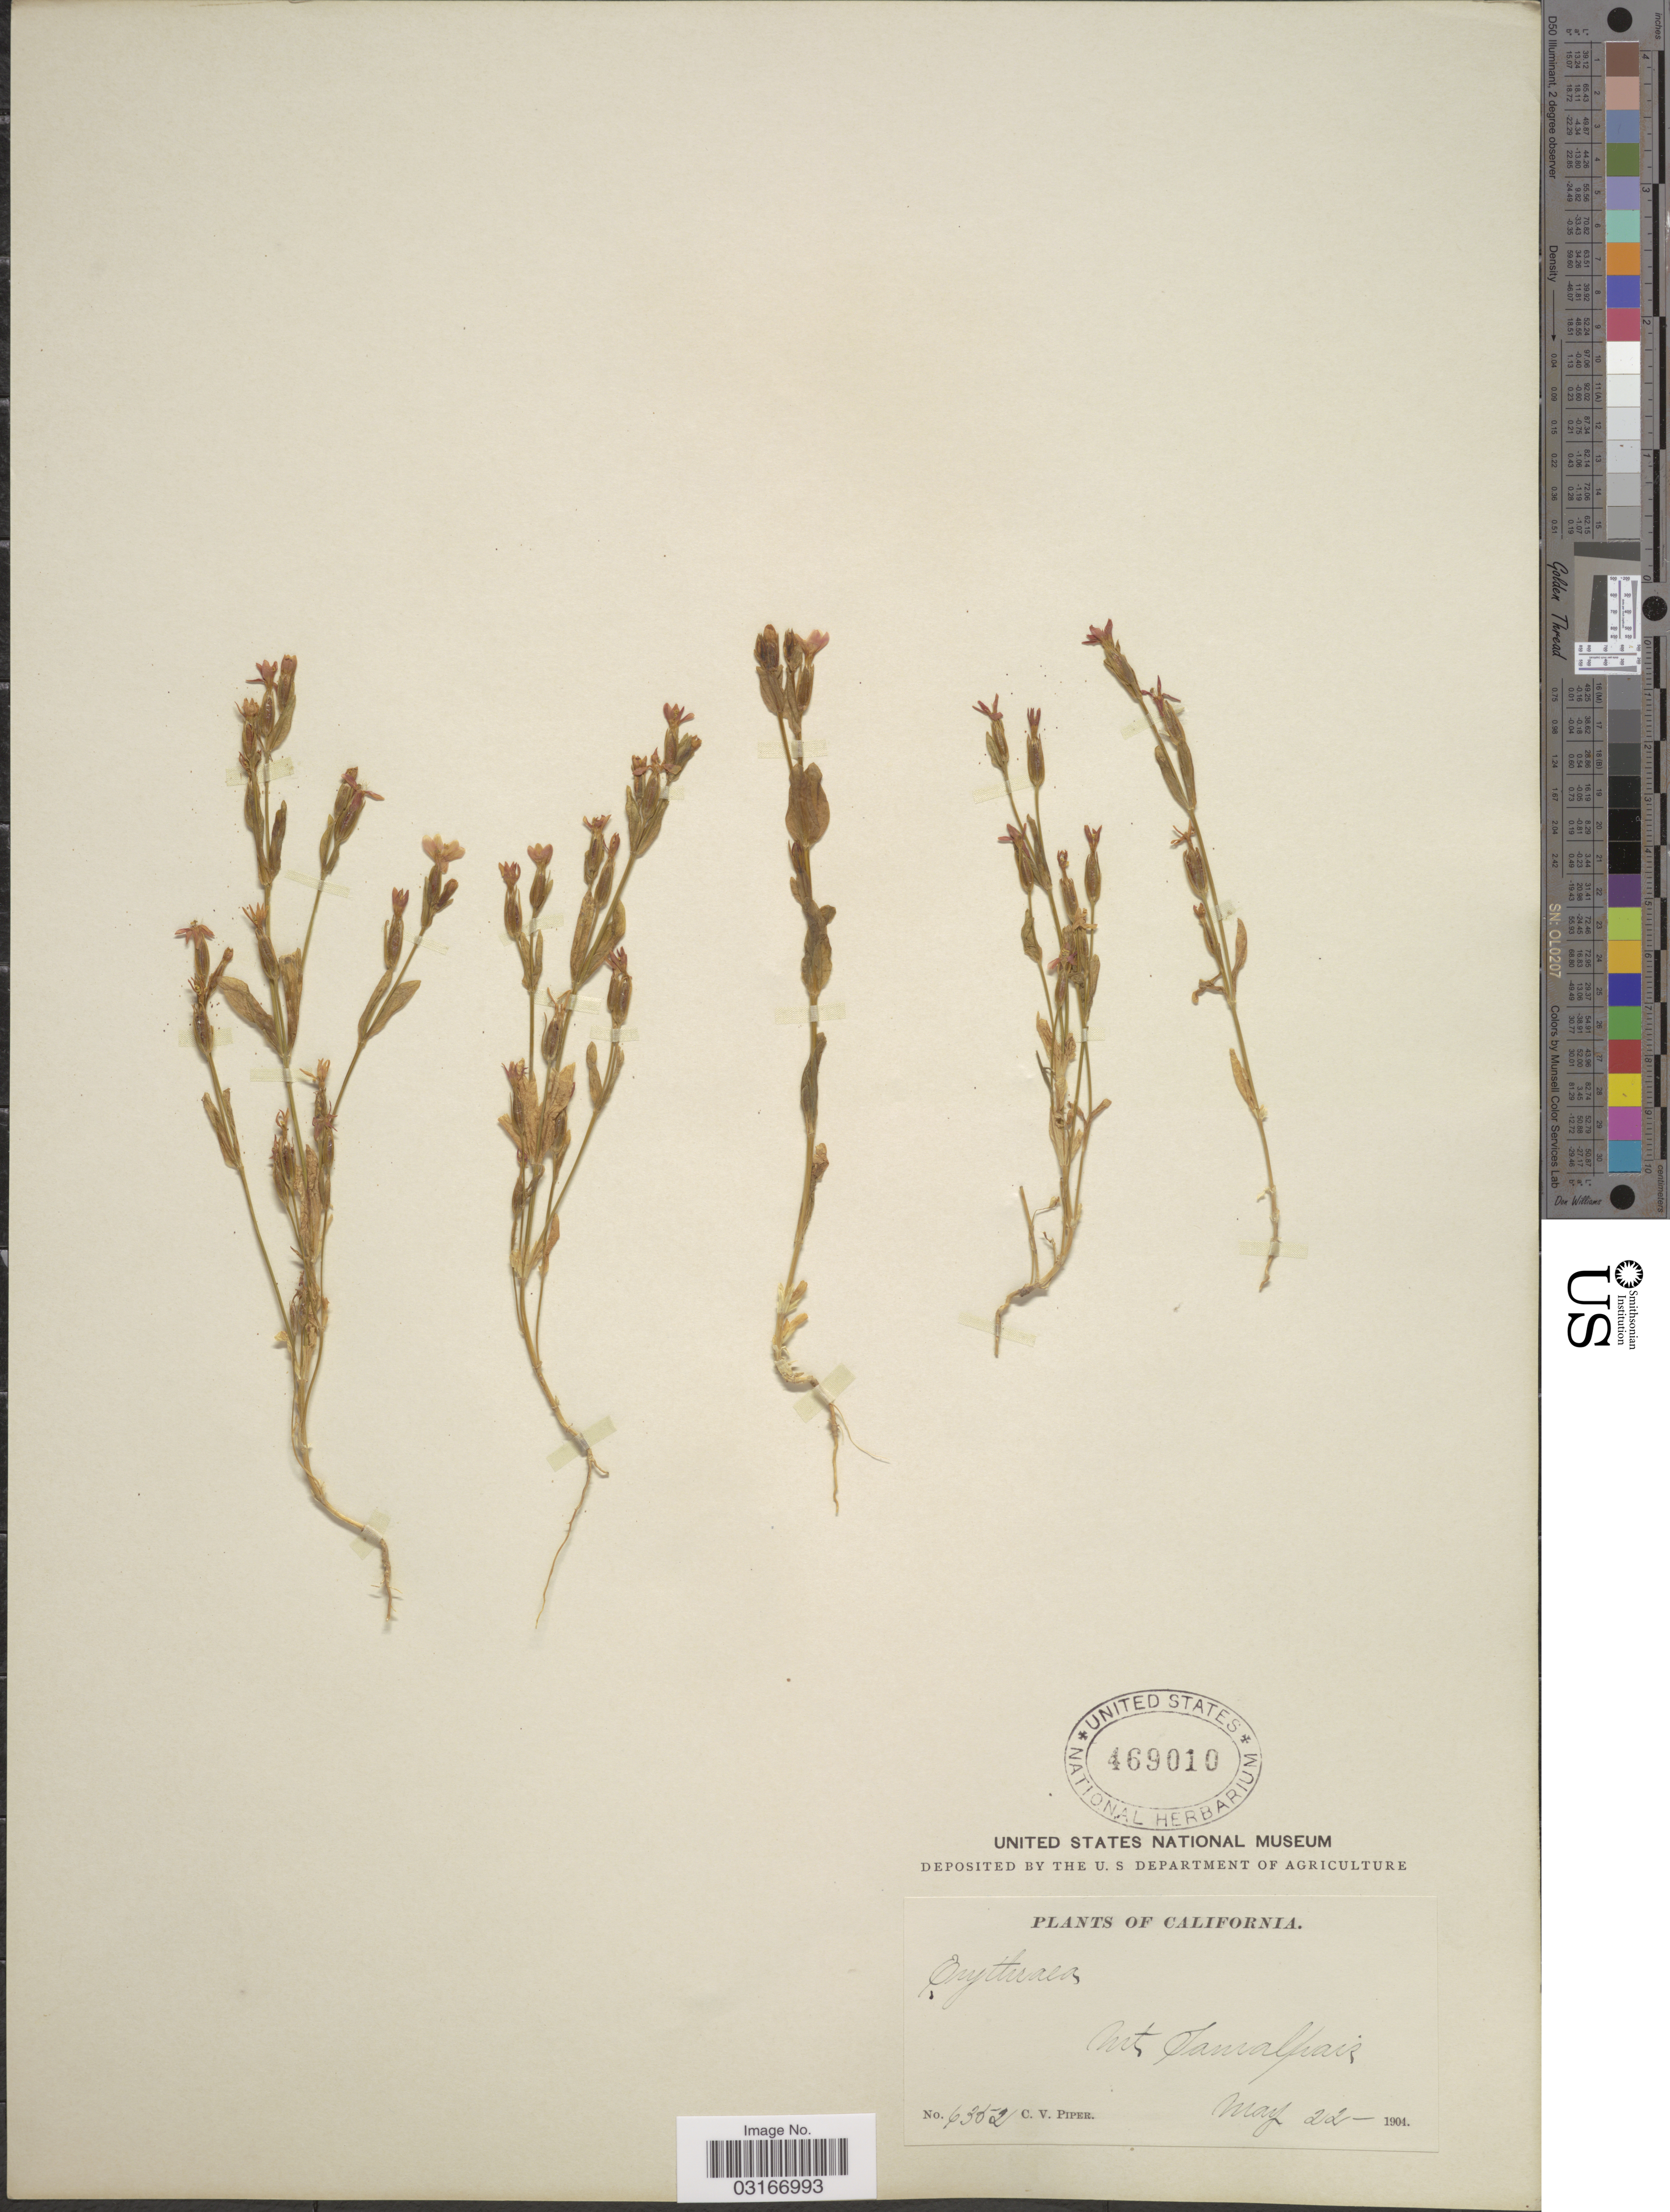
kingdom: Plantae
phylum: Tracheophyta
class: Magnoliopsida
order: Gentianales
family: Gentianaceae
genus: Centaurium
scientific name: Centaurium muehlenbergii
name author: (Griseb.) W. Wight ex Piper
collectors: C. V. Piper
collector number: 6352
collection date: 1904-05-22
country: United States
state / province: California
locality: Mt. Tamalpais.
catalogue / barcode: US 469010